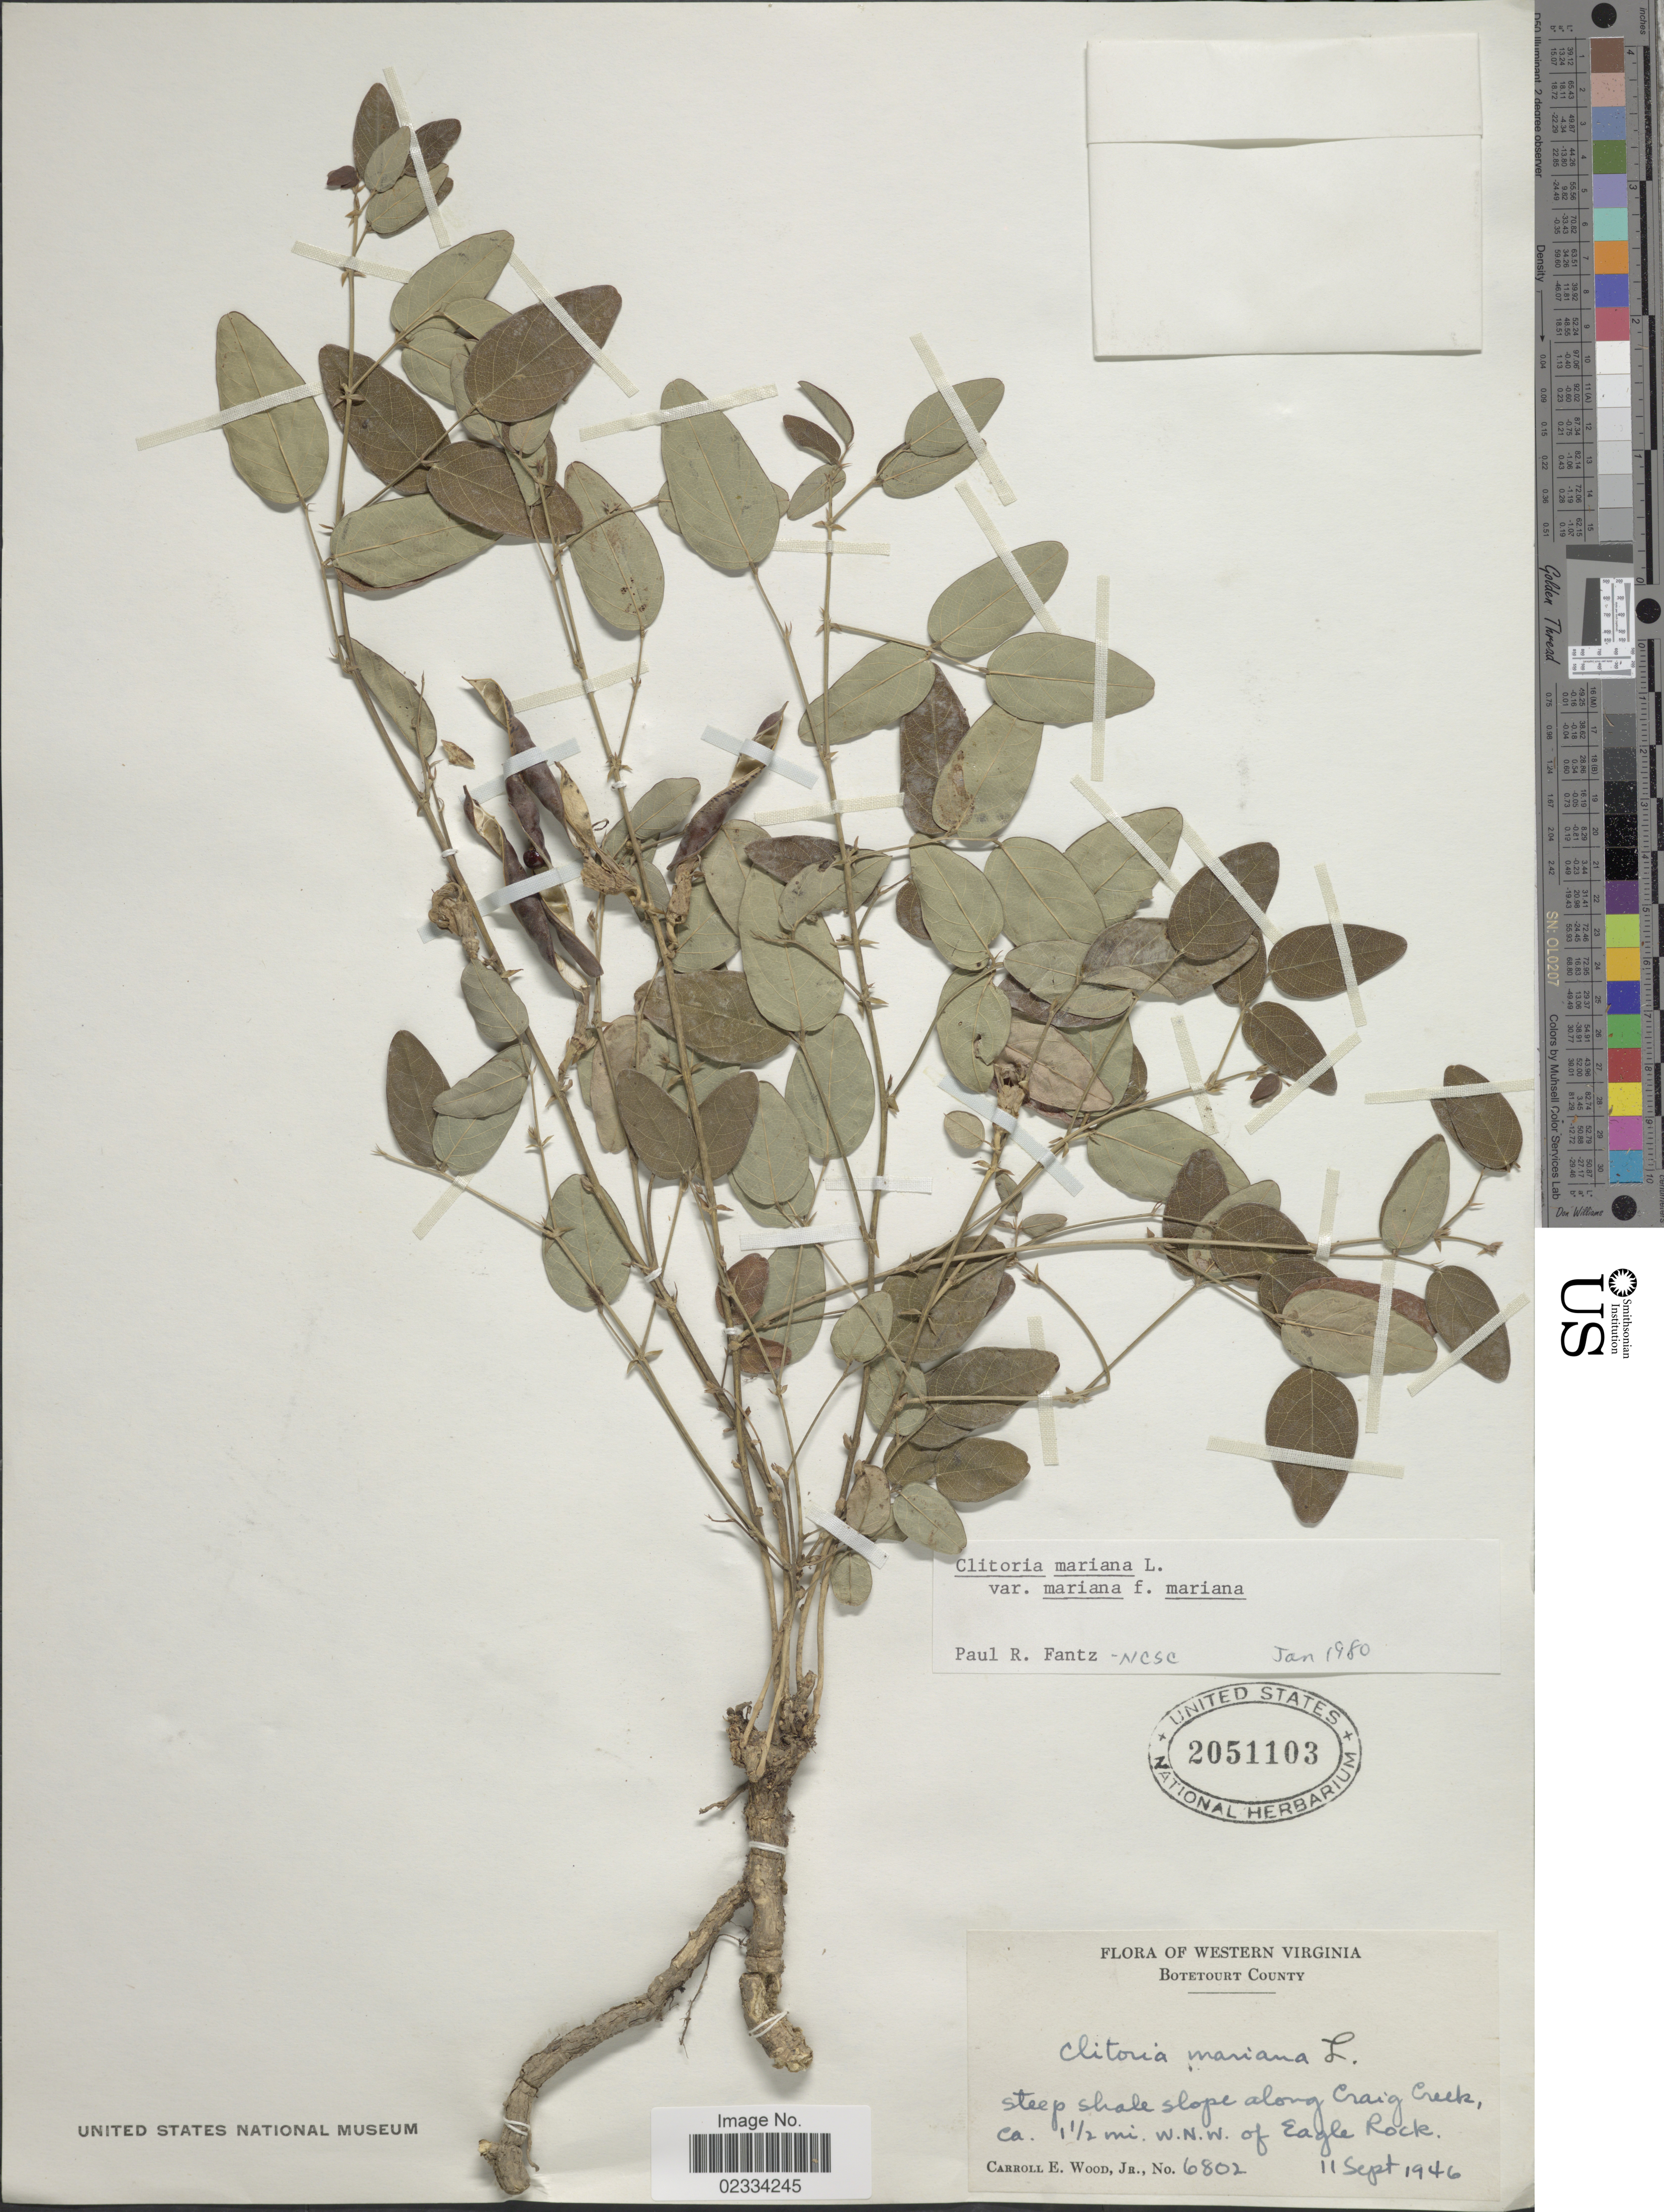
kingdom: Plantae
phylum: Tracheophyta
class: Magnoliopsida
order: Fabales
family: Fabaceae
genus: Clitoria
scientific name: Clitoria mariana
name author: L.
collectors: C. Wood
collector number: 6802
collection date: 1946-09-11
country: United States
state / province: Virginia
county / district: Botetourt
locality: Botetourt County. along Craig Creek, ca. 1½ mi. W.N.W. of Eagle Rock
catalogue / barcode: US 2051103